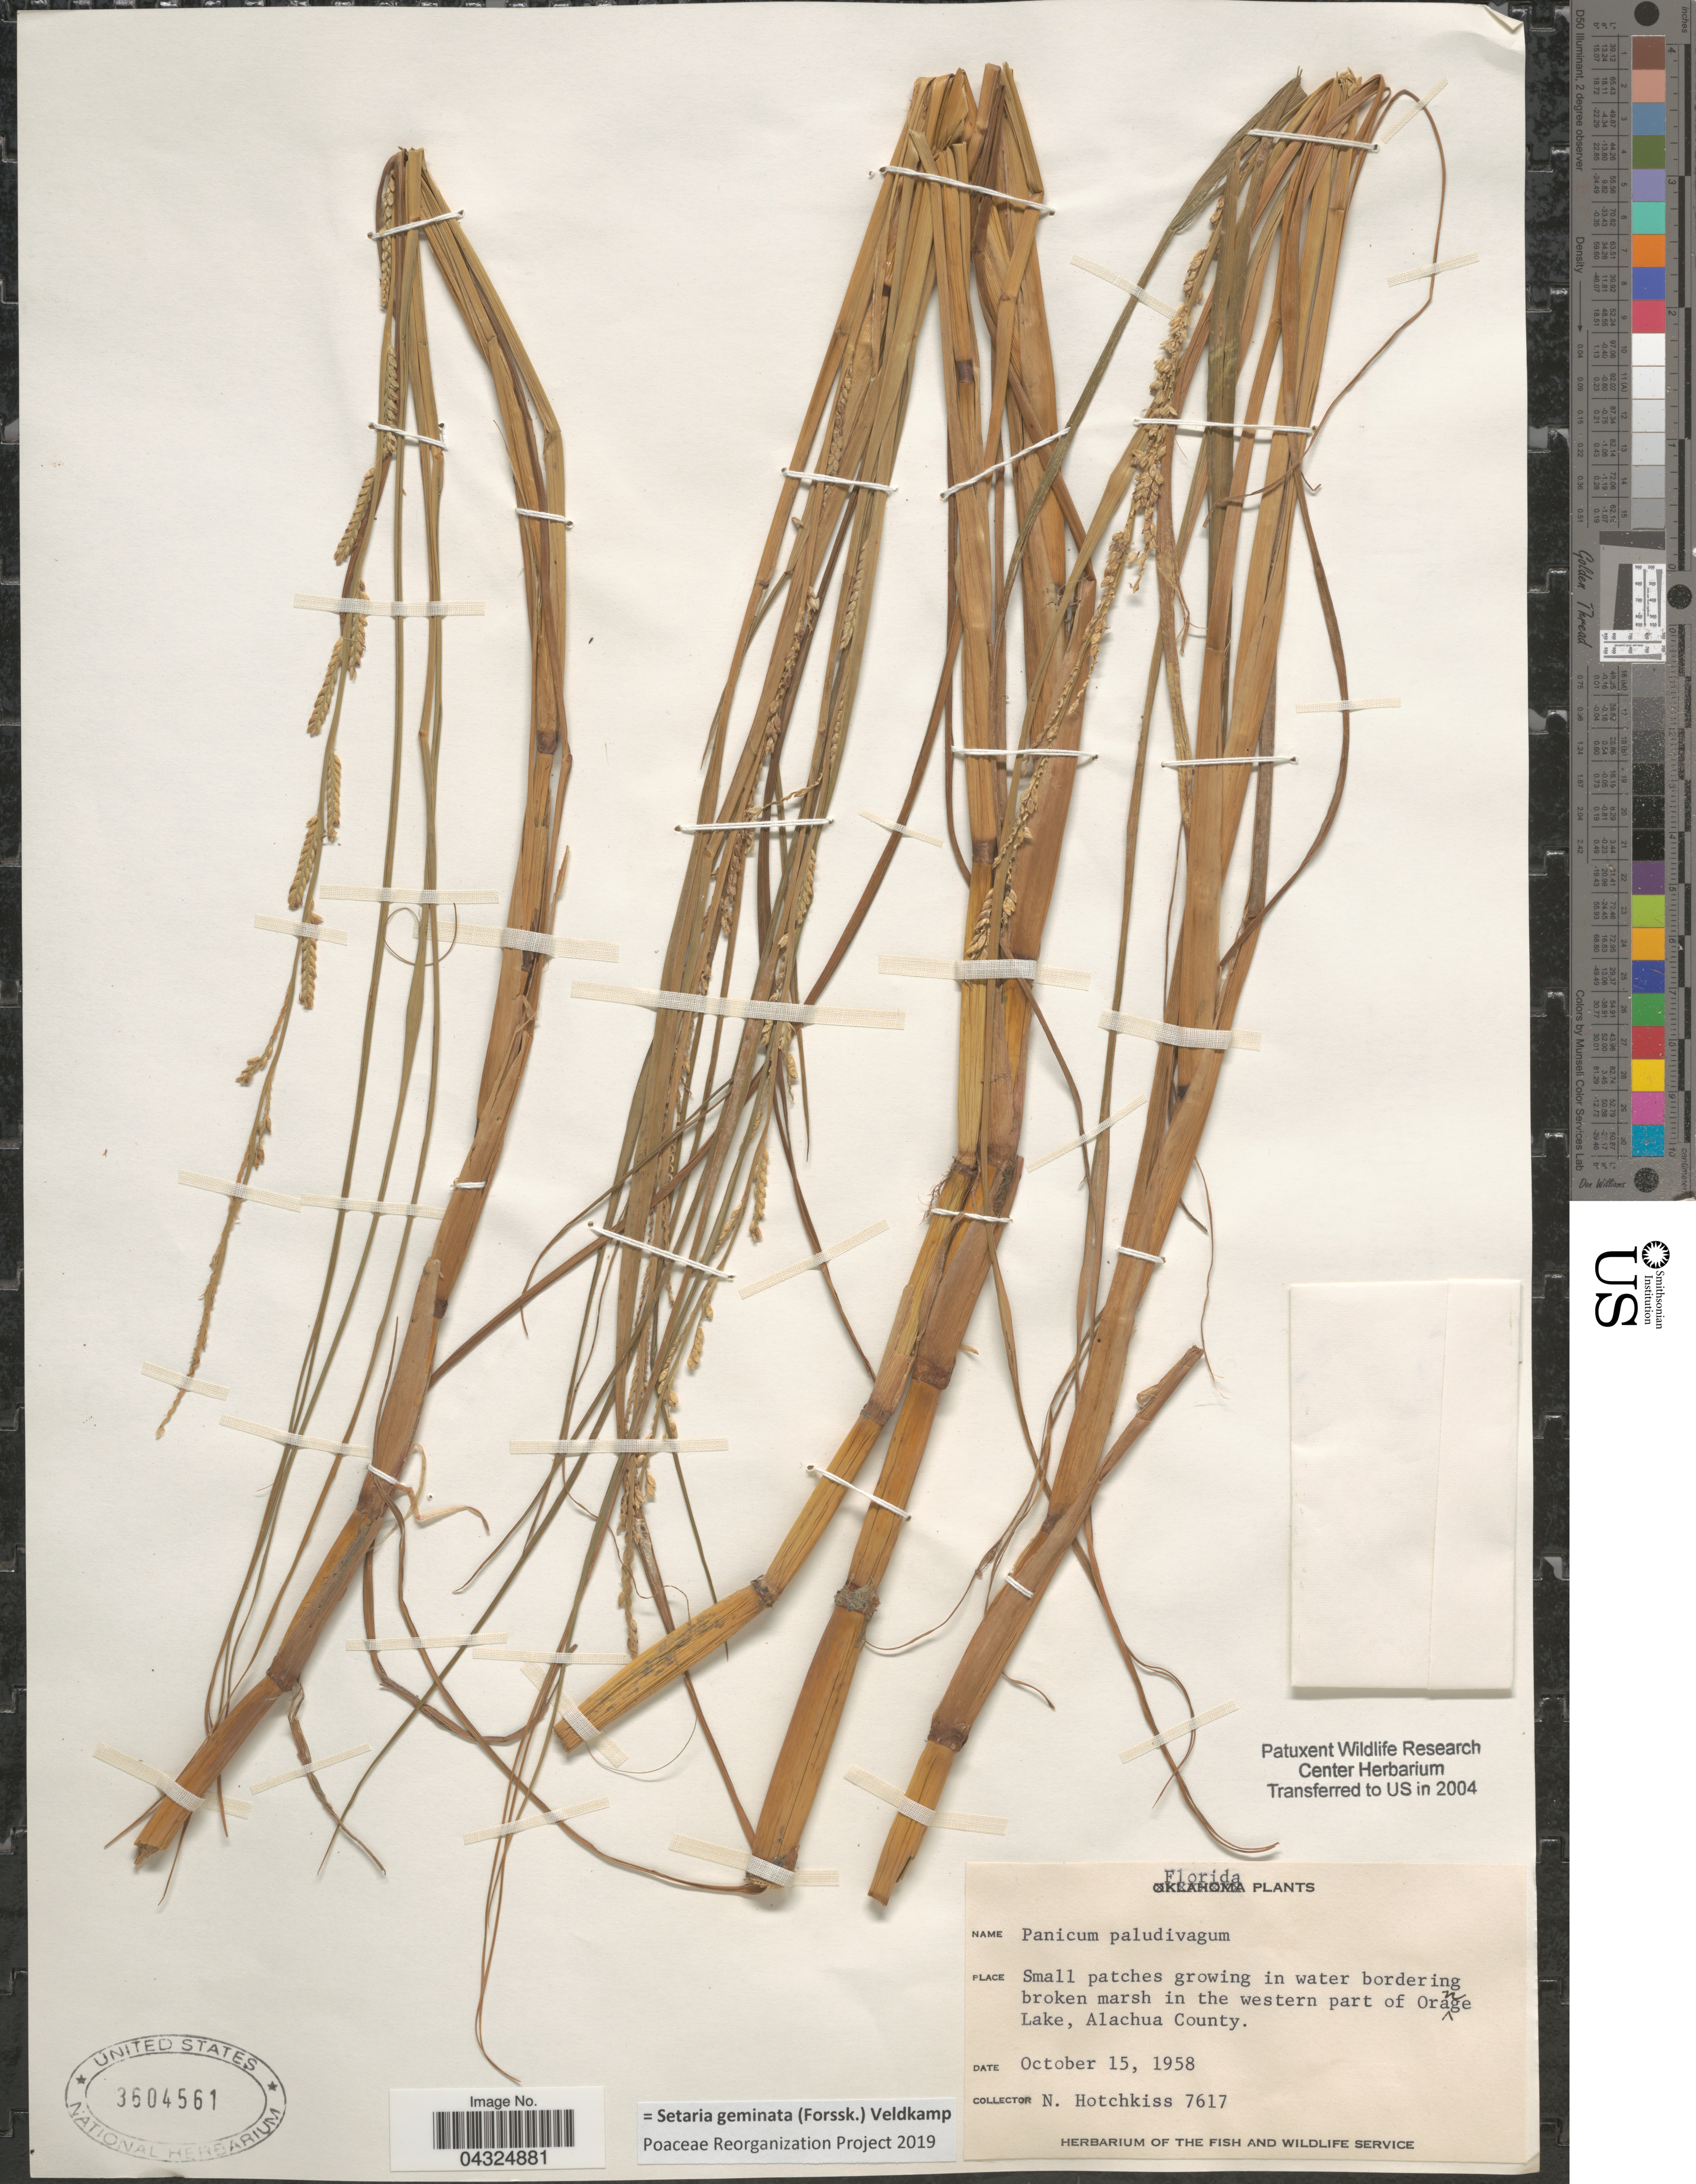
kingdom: Plantae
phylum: Tracheophyta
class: Liliopsida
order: Poales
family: Poaceae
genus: Setaria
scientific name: Setaria geminata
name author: (Forssk.) Veldkamp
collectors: N. Hotchkiss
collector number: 7617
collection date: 1958-10-15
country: United States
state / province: Florida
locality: Small patches growing in water bordering broken marsh in the western part of Orange Lake, Alachua County.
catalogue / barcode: US 3604561